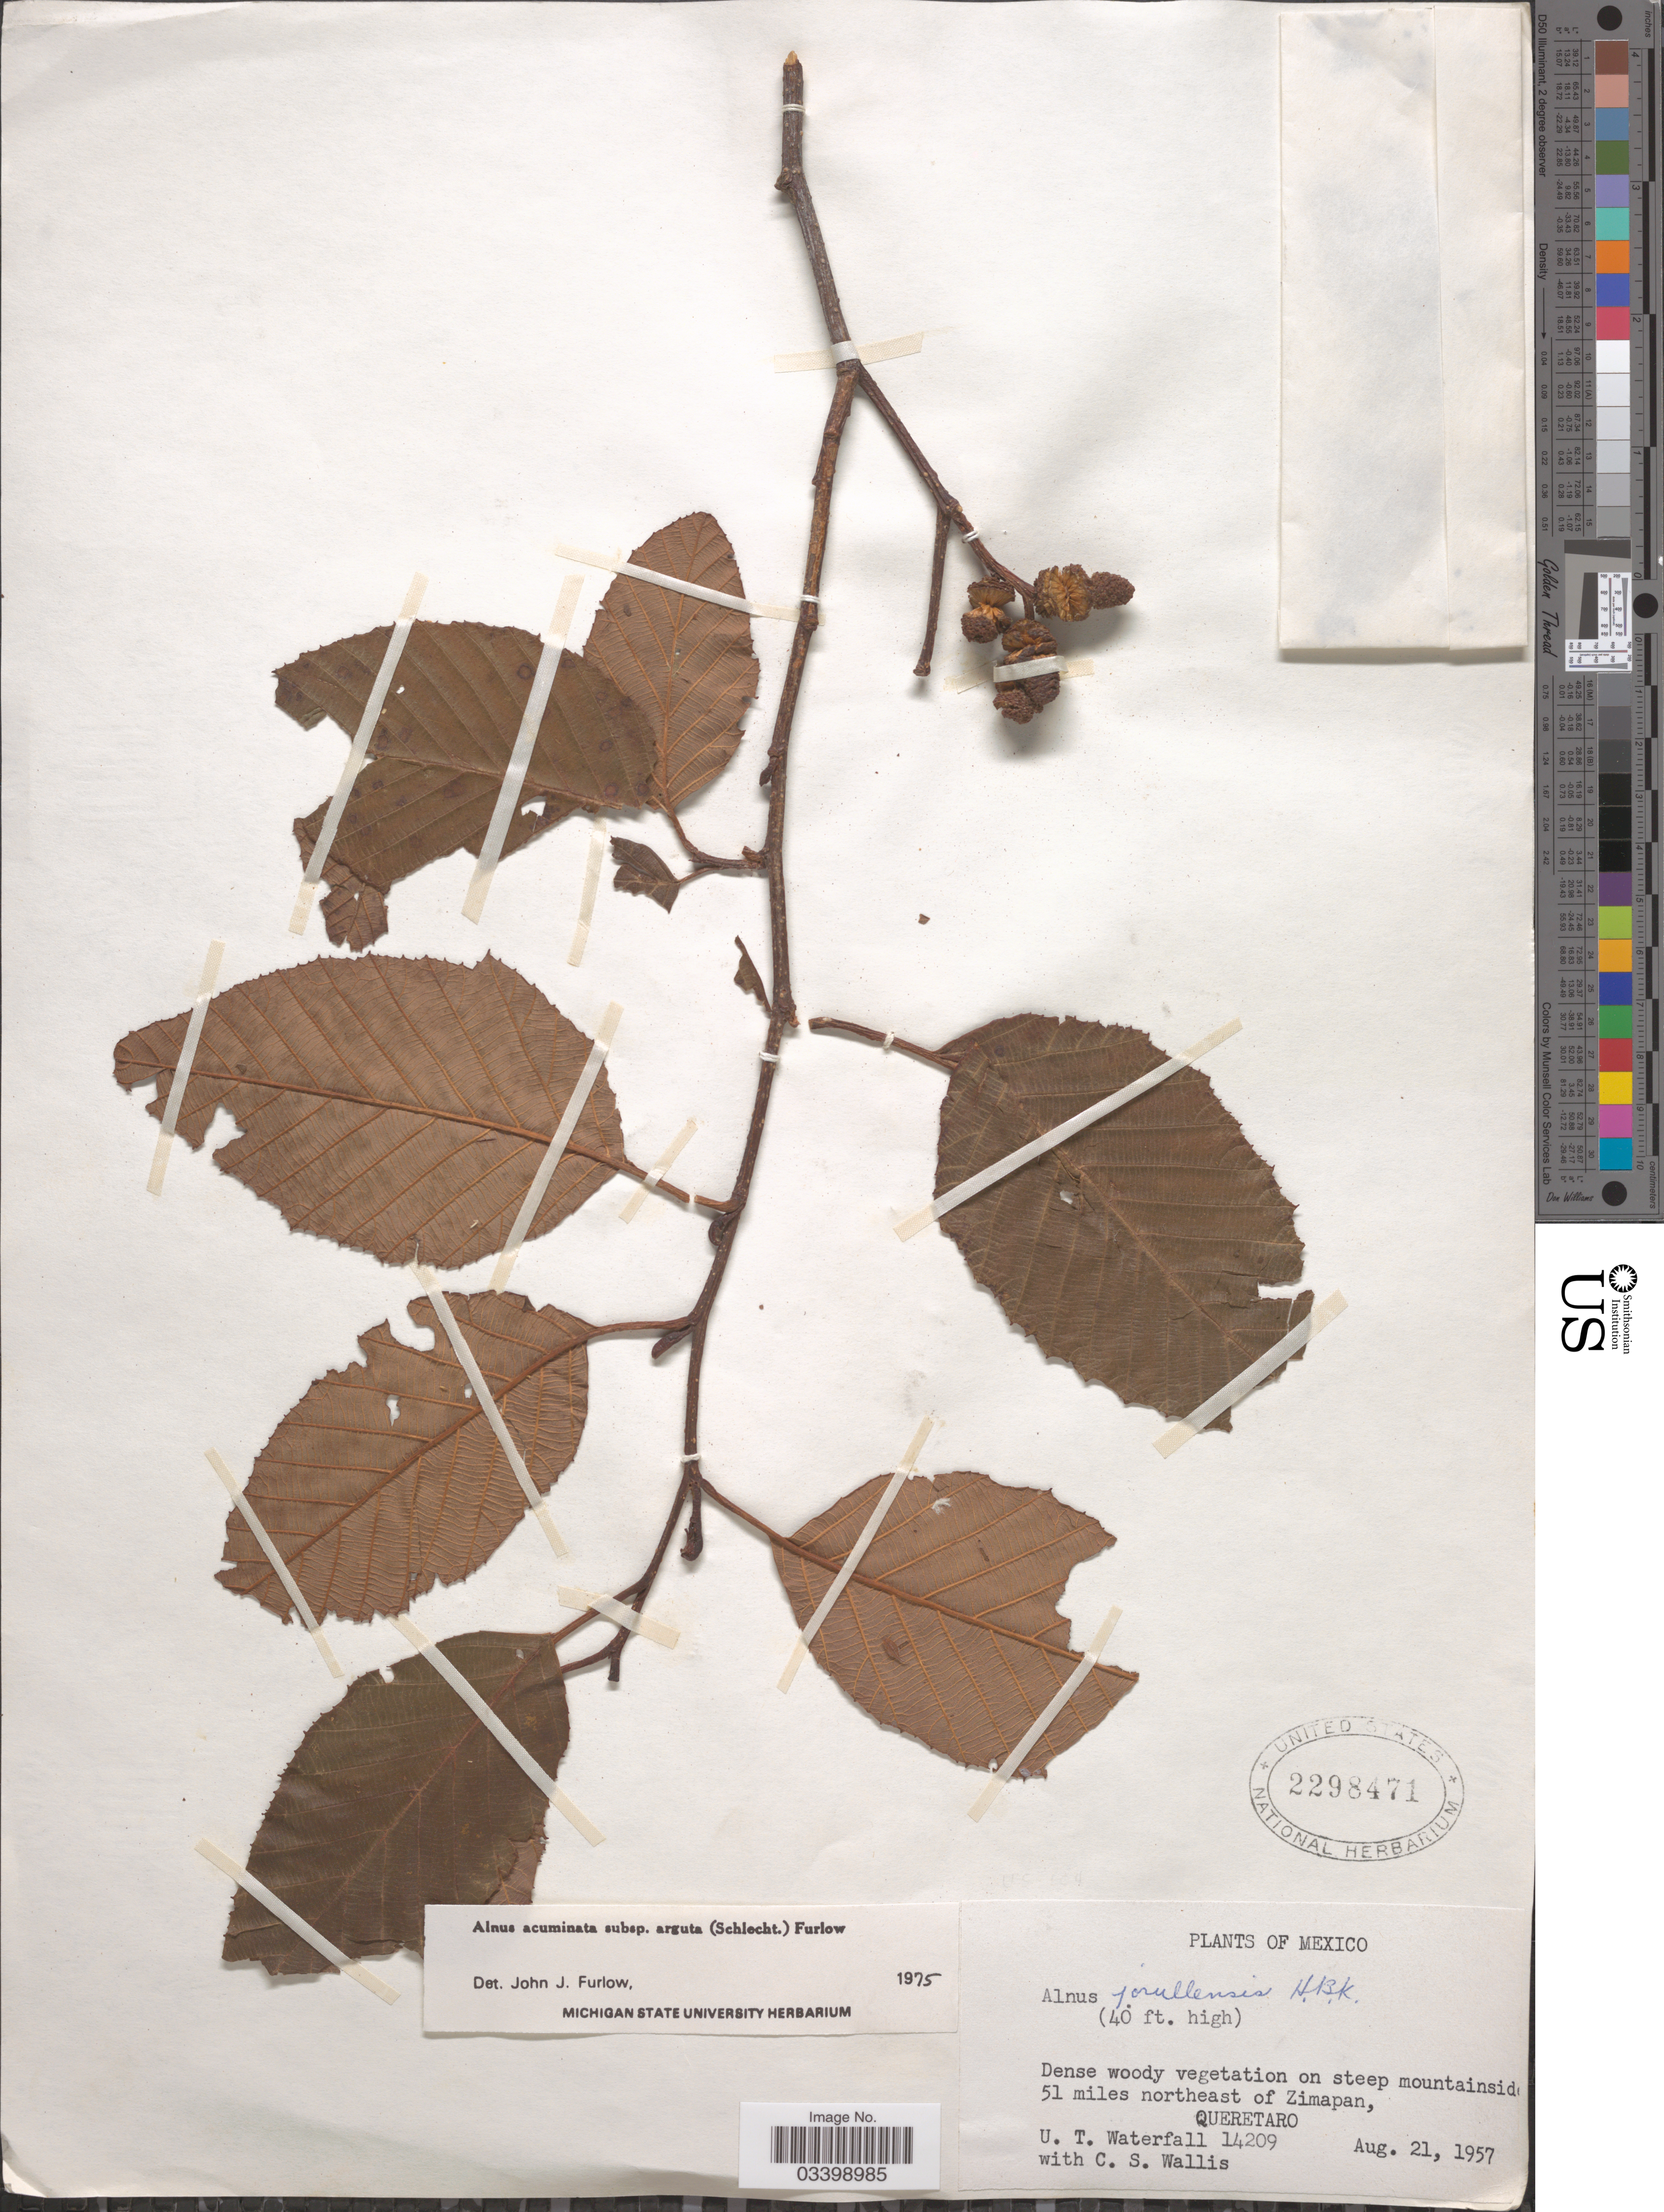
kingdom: Plantae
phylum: Tracheophyta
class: Magnoliopsida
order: Fagales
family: Betulaceae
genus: Alnus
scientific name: Alnus acuminata subsp. arguta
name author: (Schltdl.) Furlow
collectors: U. T. Waterfall & C. S. Wallis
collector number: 14209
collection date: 1957-08-21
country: Mexico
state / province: Querétaro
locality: Dense woody vegetation on steep mountainside 51 miles northeast of Zimapan.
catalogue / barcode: US 2298471